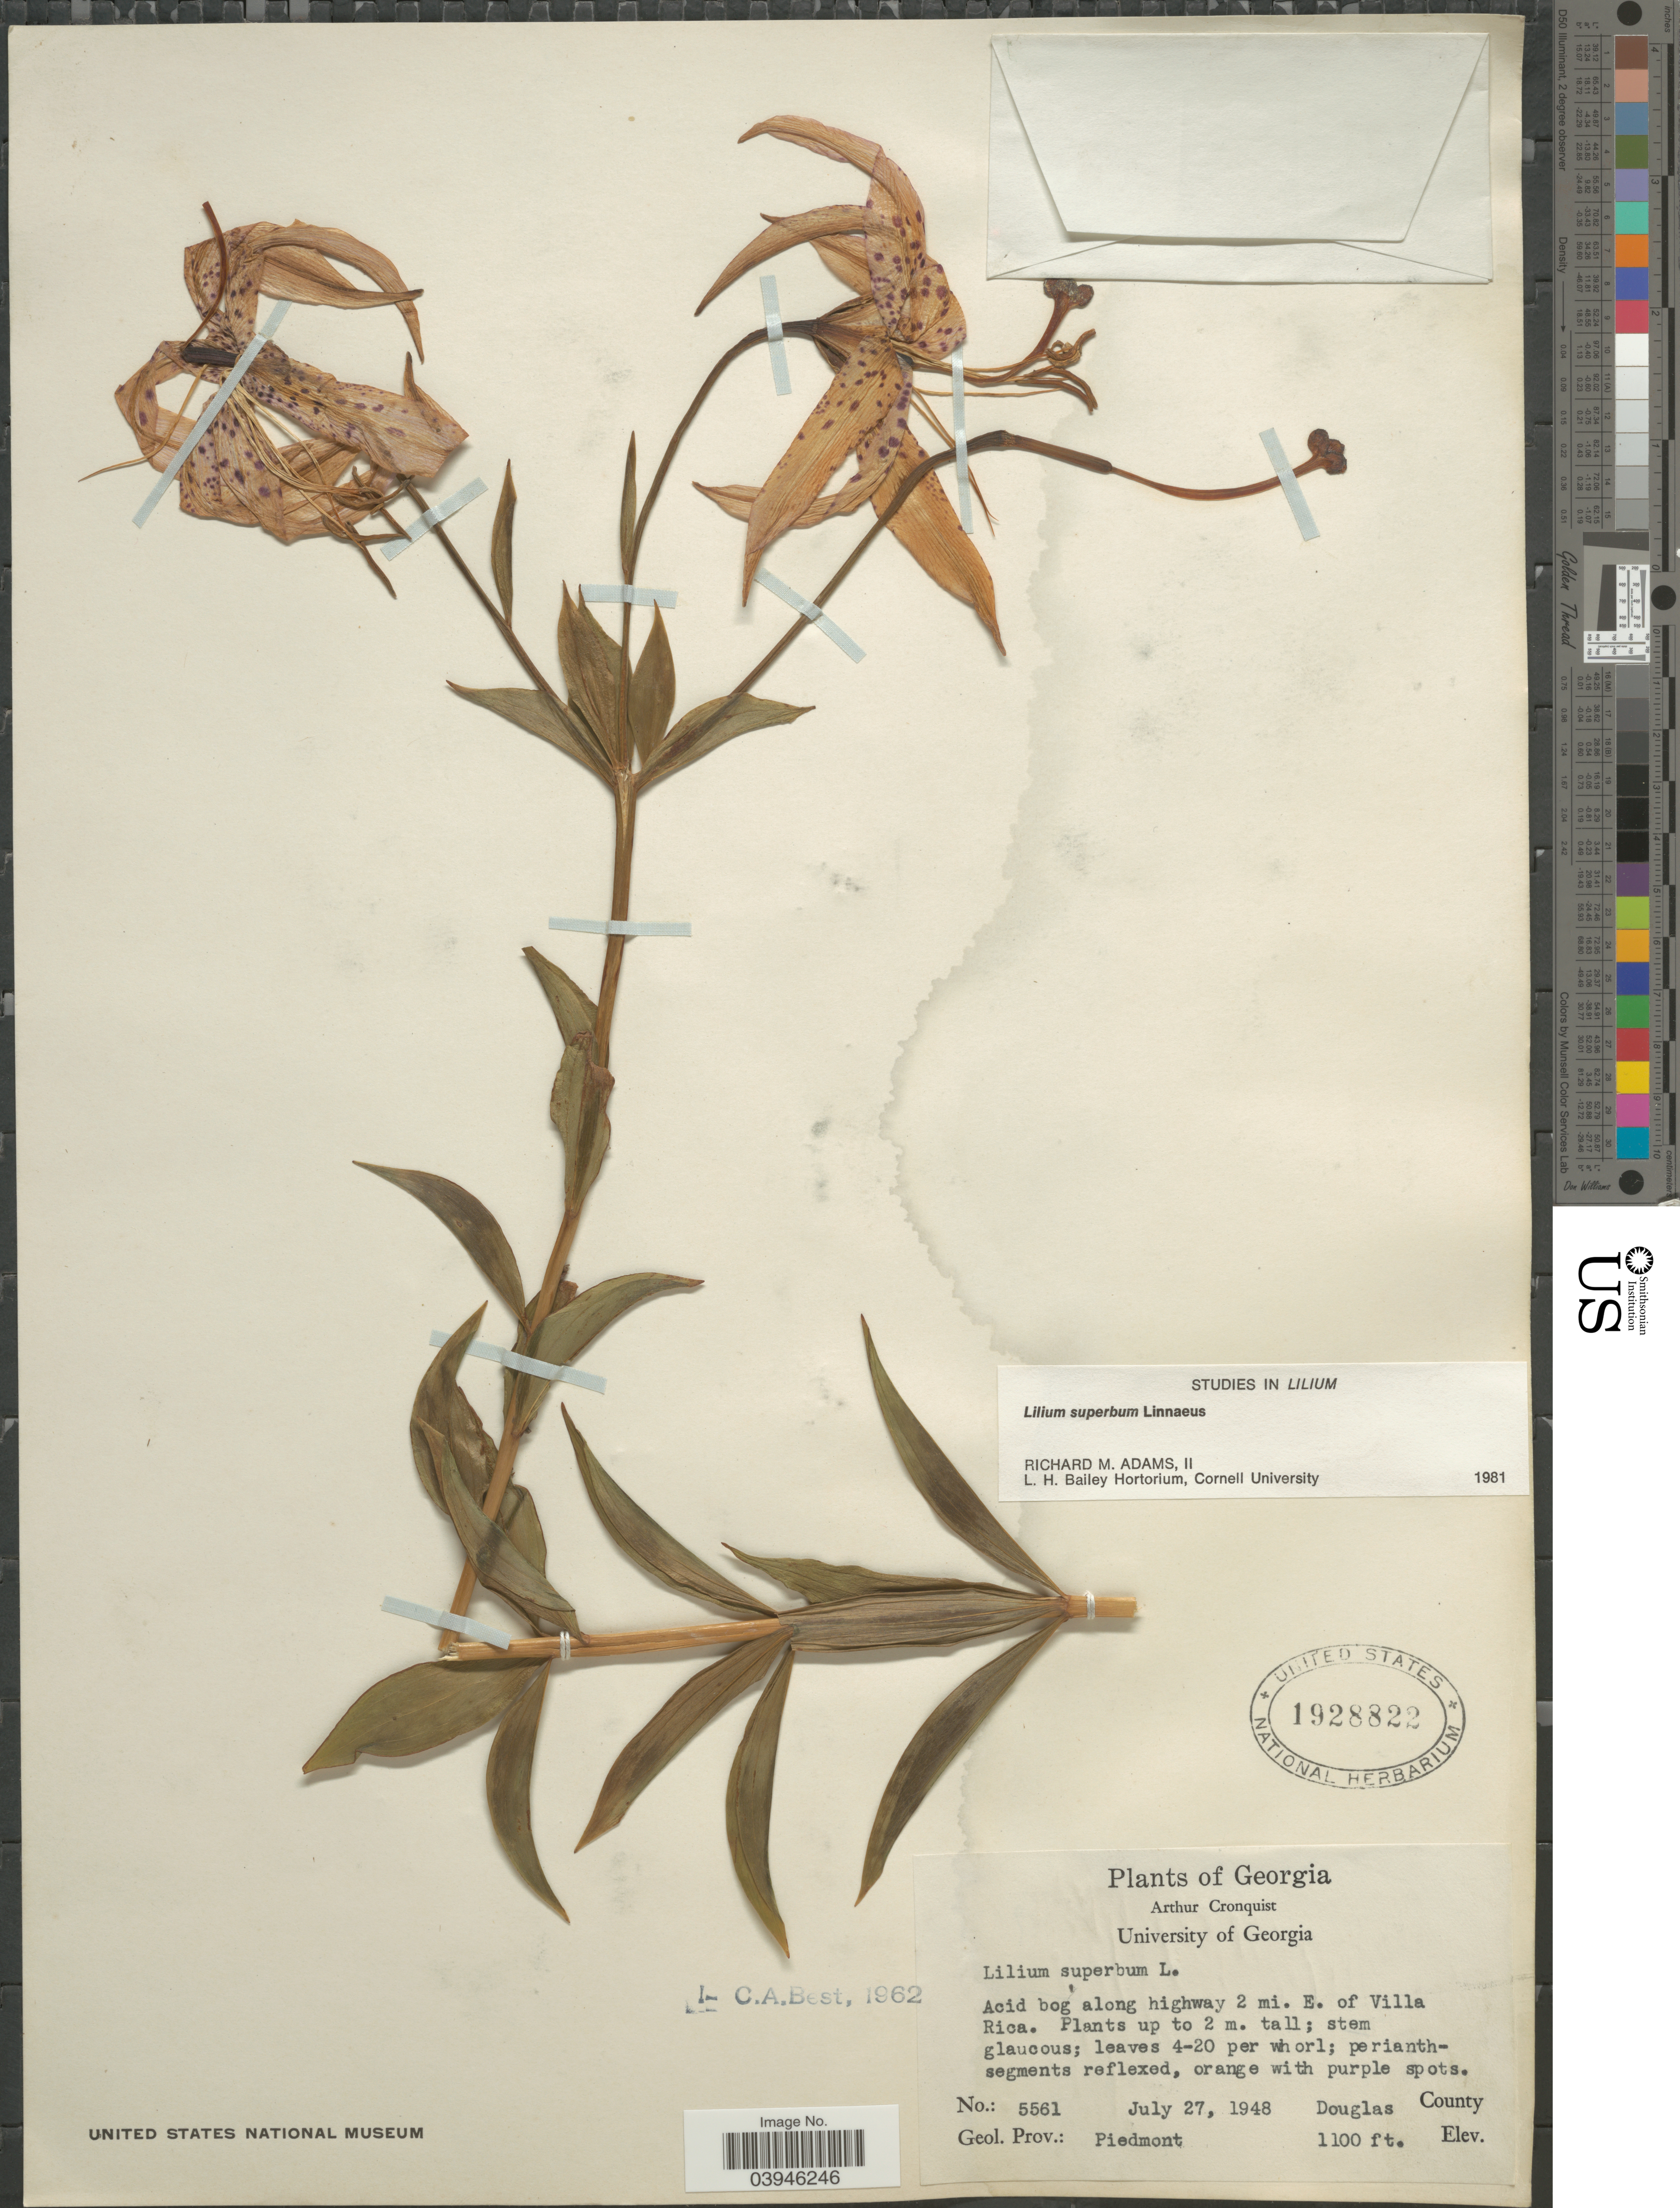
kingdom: Plantae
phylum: Tracheophyta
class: Liliopsida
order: Liliales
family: Liliaceae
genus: Lilium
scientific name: Lilium superbum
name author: L.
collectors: A. J. Cronquist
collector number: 5561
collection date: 1948-07-27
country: United States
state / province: Georgia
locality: Along highway 2 mi. E. of Villa Rica. Douglas County. Geol. Prov.: Piedmont.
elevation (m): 335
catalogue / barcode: US 1928822